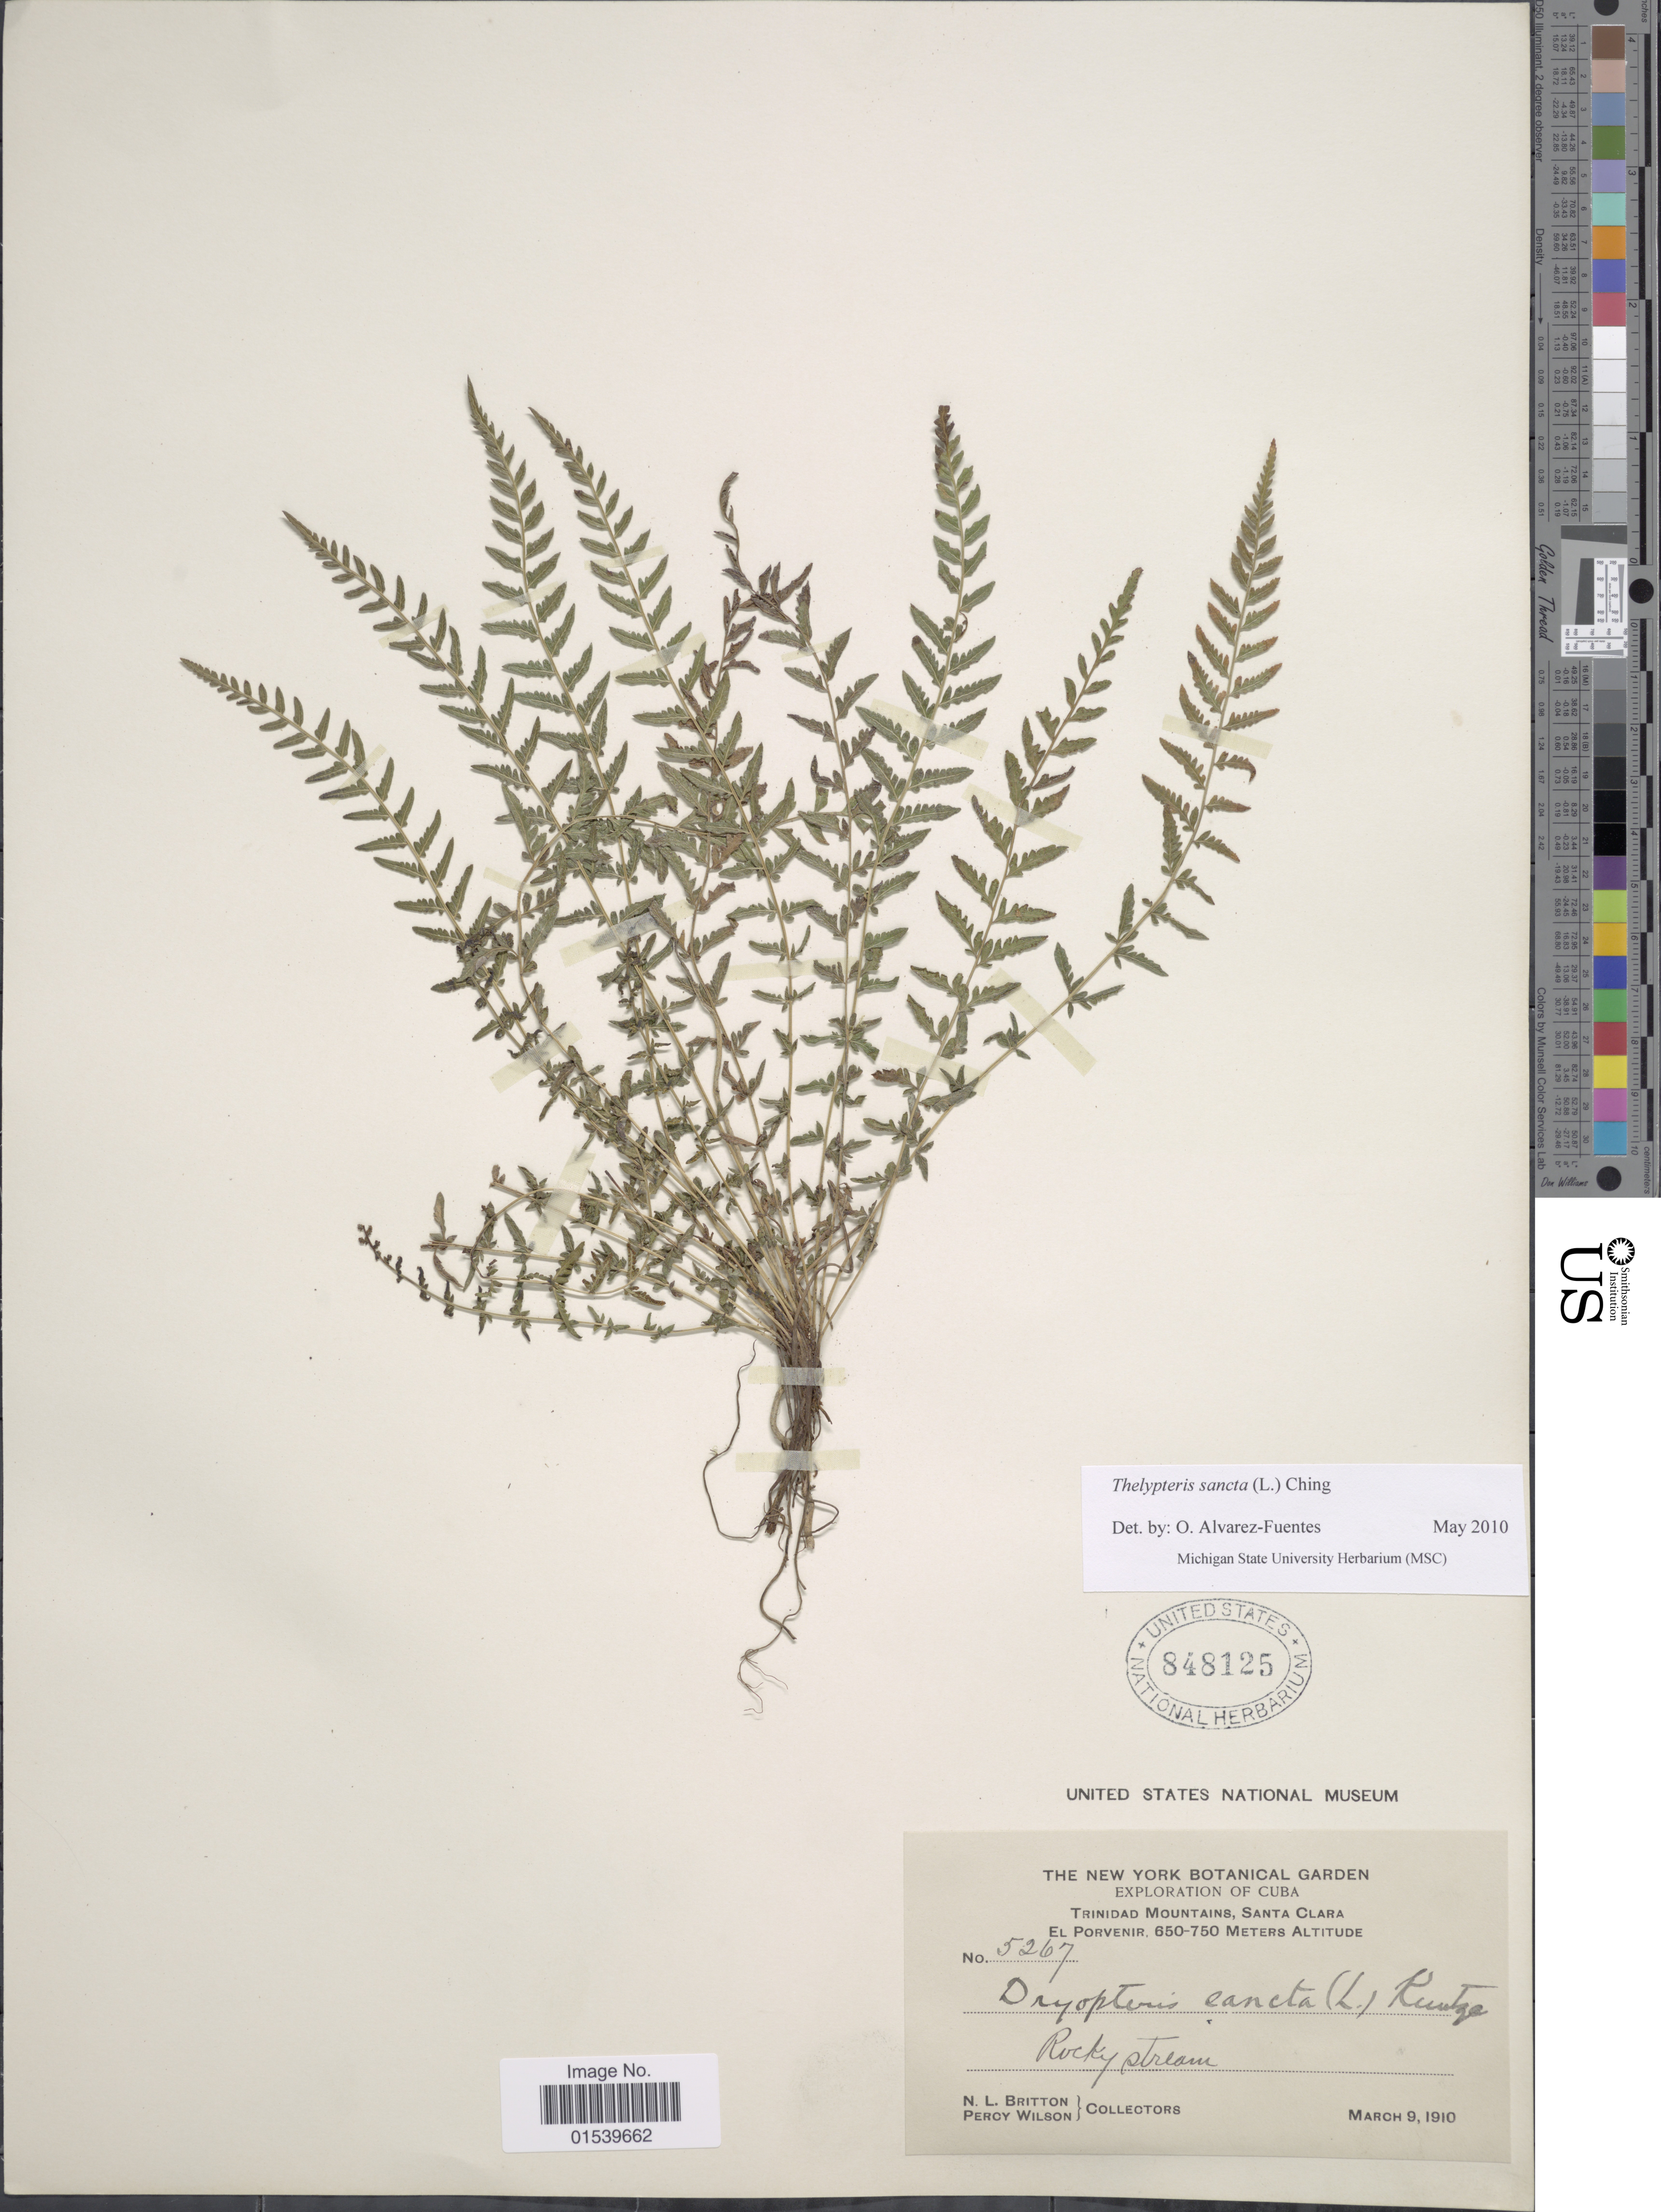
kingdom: Plantae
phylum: Tracheophyta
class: Polypodiopsida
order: Polypodiales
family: Thelypteridaceae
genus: Amauropelta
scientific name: Amauropelta sancta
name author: (L.) Pic. Serm.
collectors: N. Britton & P. Wilson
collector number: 5267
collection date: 1910-03-09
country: Cuba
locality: Trinidad Mountains, Santa Clara, El Porvenir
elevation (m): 650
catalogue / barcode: US 848125